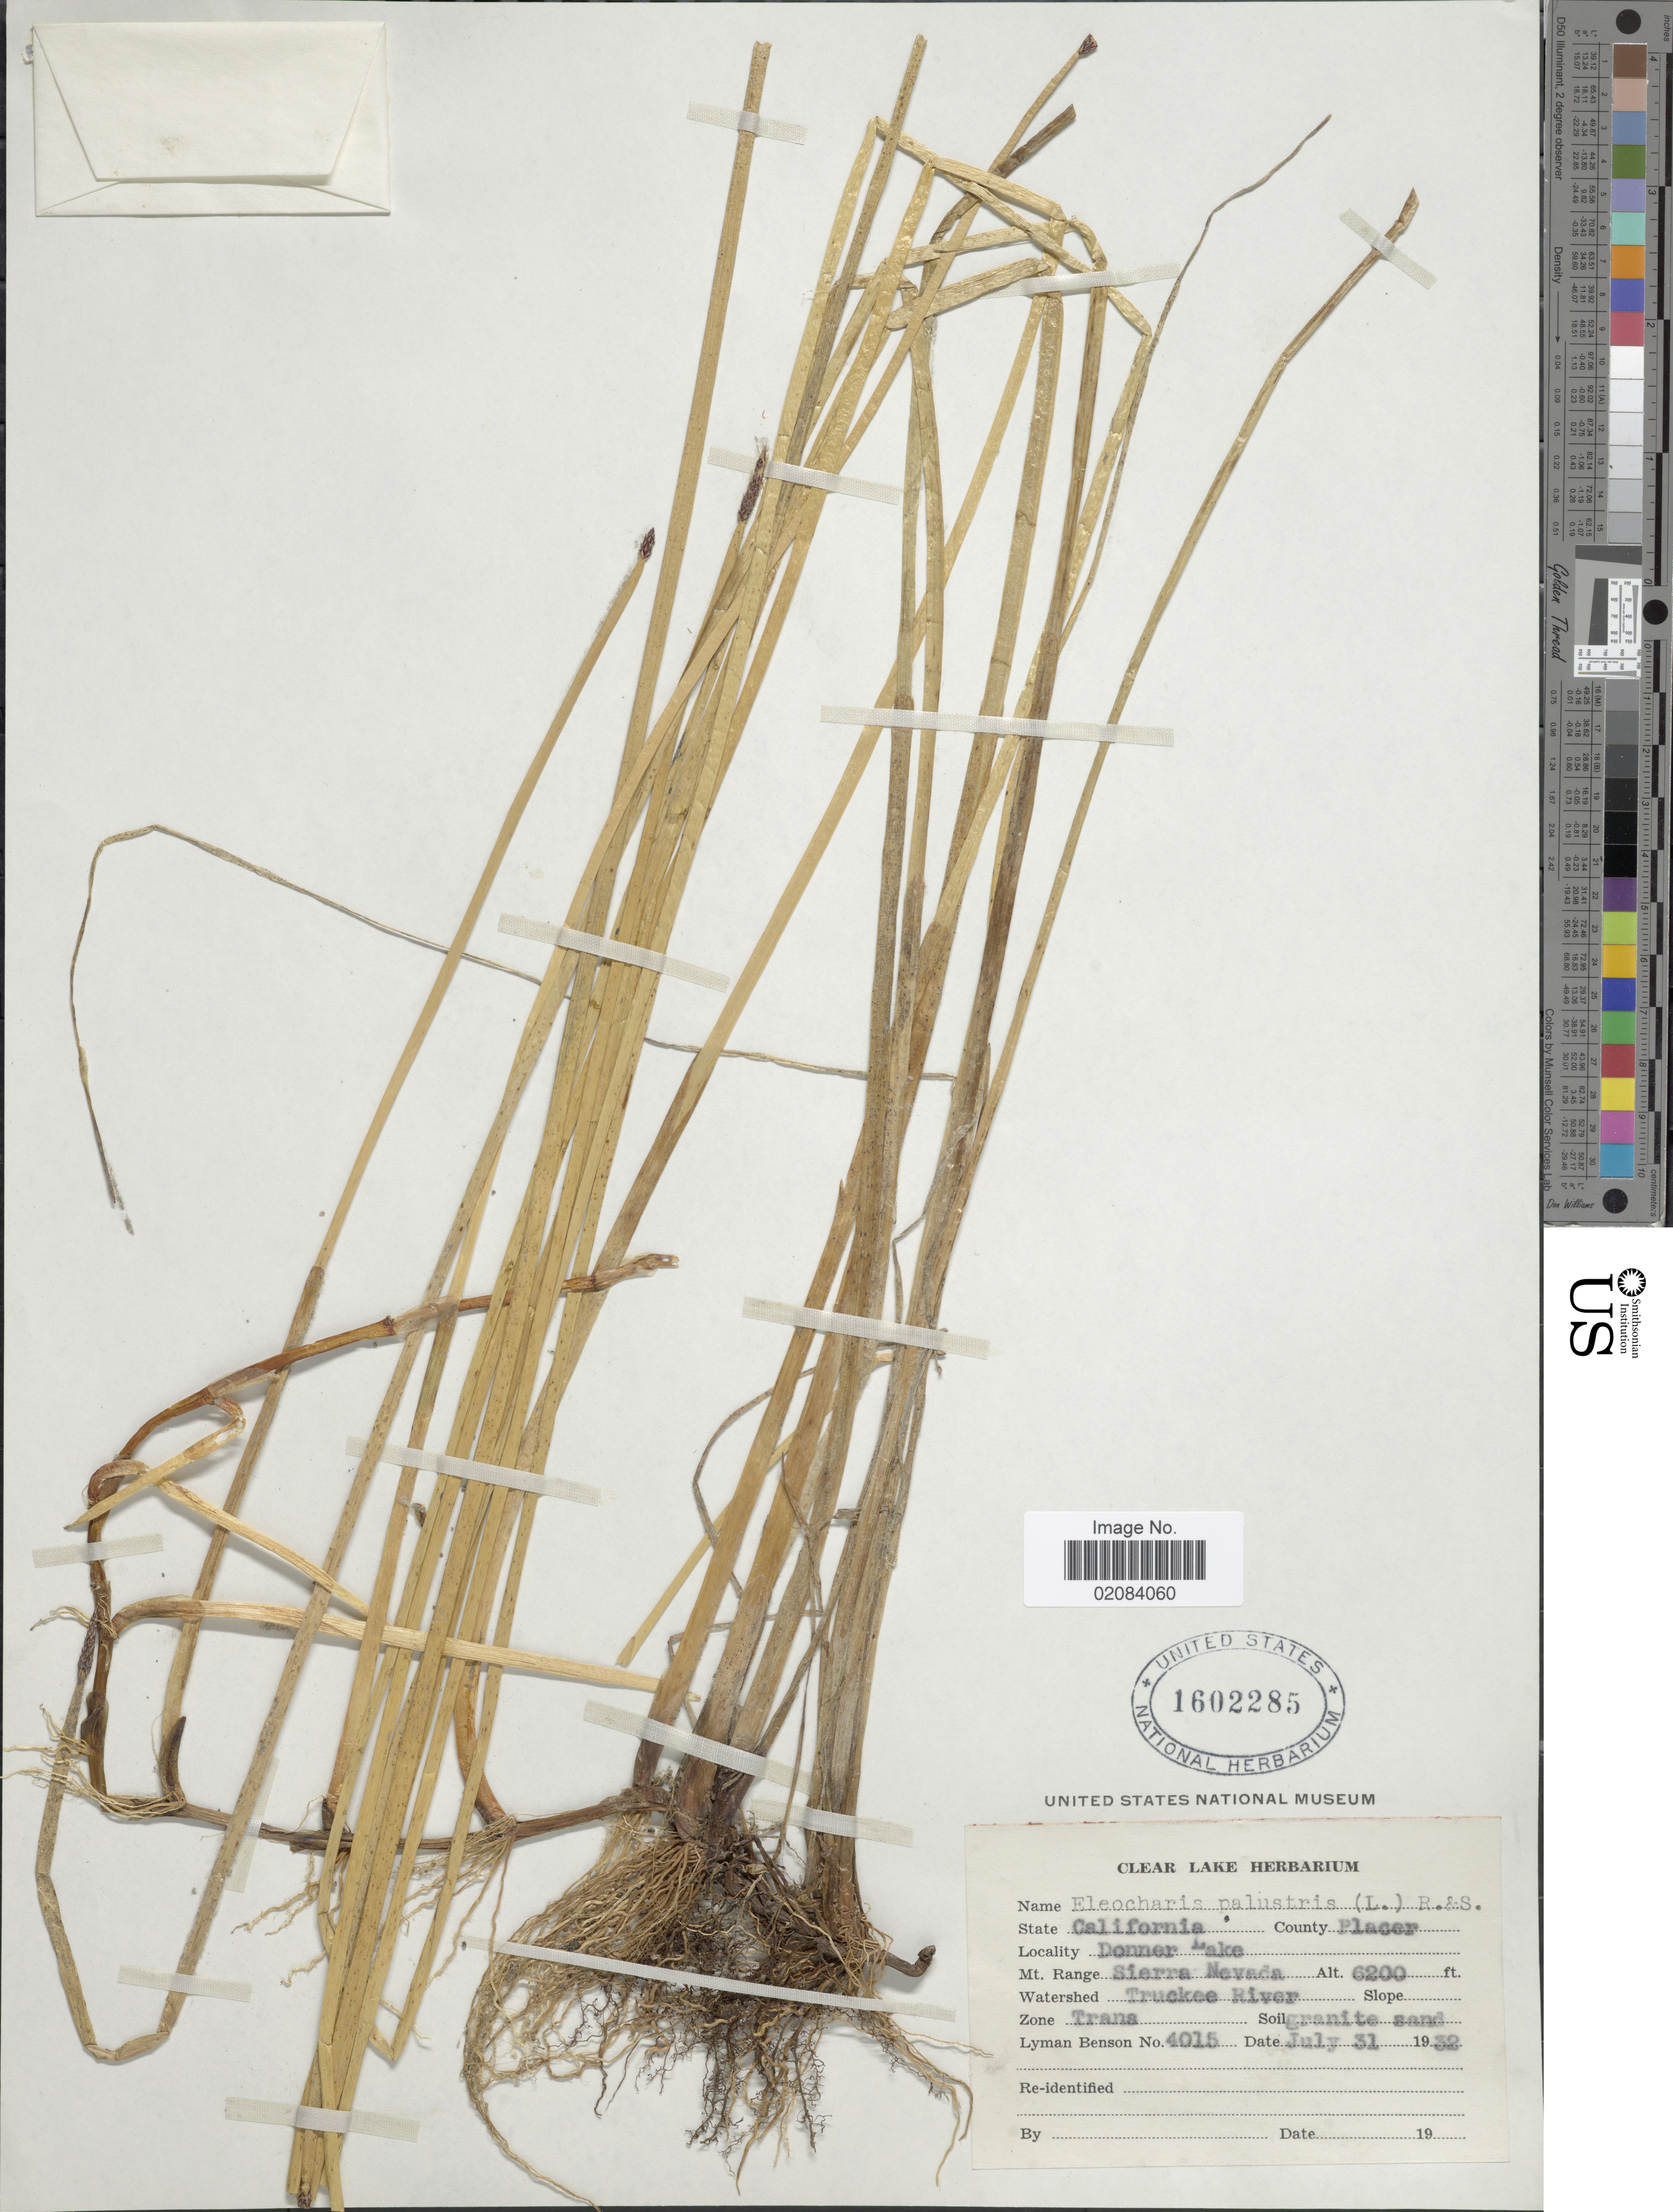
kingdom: Plantae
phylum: Tracheophyta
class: Liliopsida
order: Poales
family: Cyperaceae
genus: Eleocharis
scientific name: Eleocharis palustris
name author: (L.) Roem. & Schult.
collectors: L. D. Benson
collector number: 4015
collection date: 1932-07-31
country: United States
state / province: California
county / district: Placer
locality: State California, County Placer, Donner Laker. Mt. Range Sierra Nevada. Watershed Truckee River.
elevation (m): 1890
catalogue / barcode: US 1602285